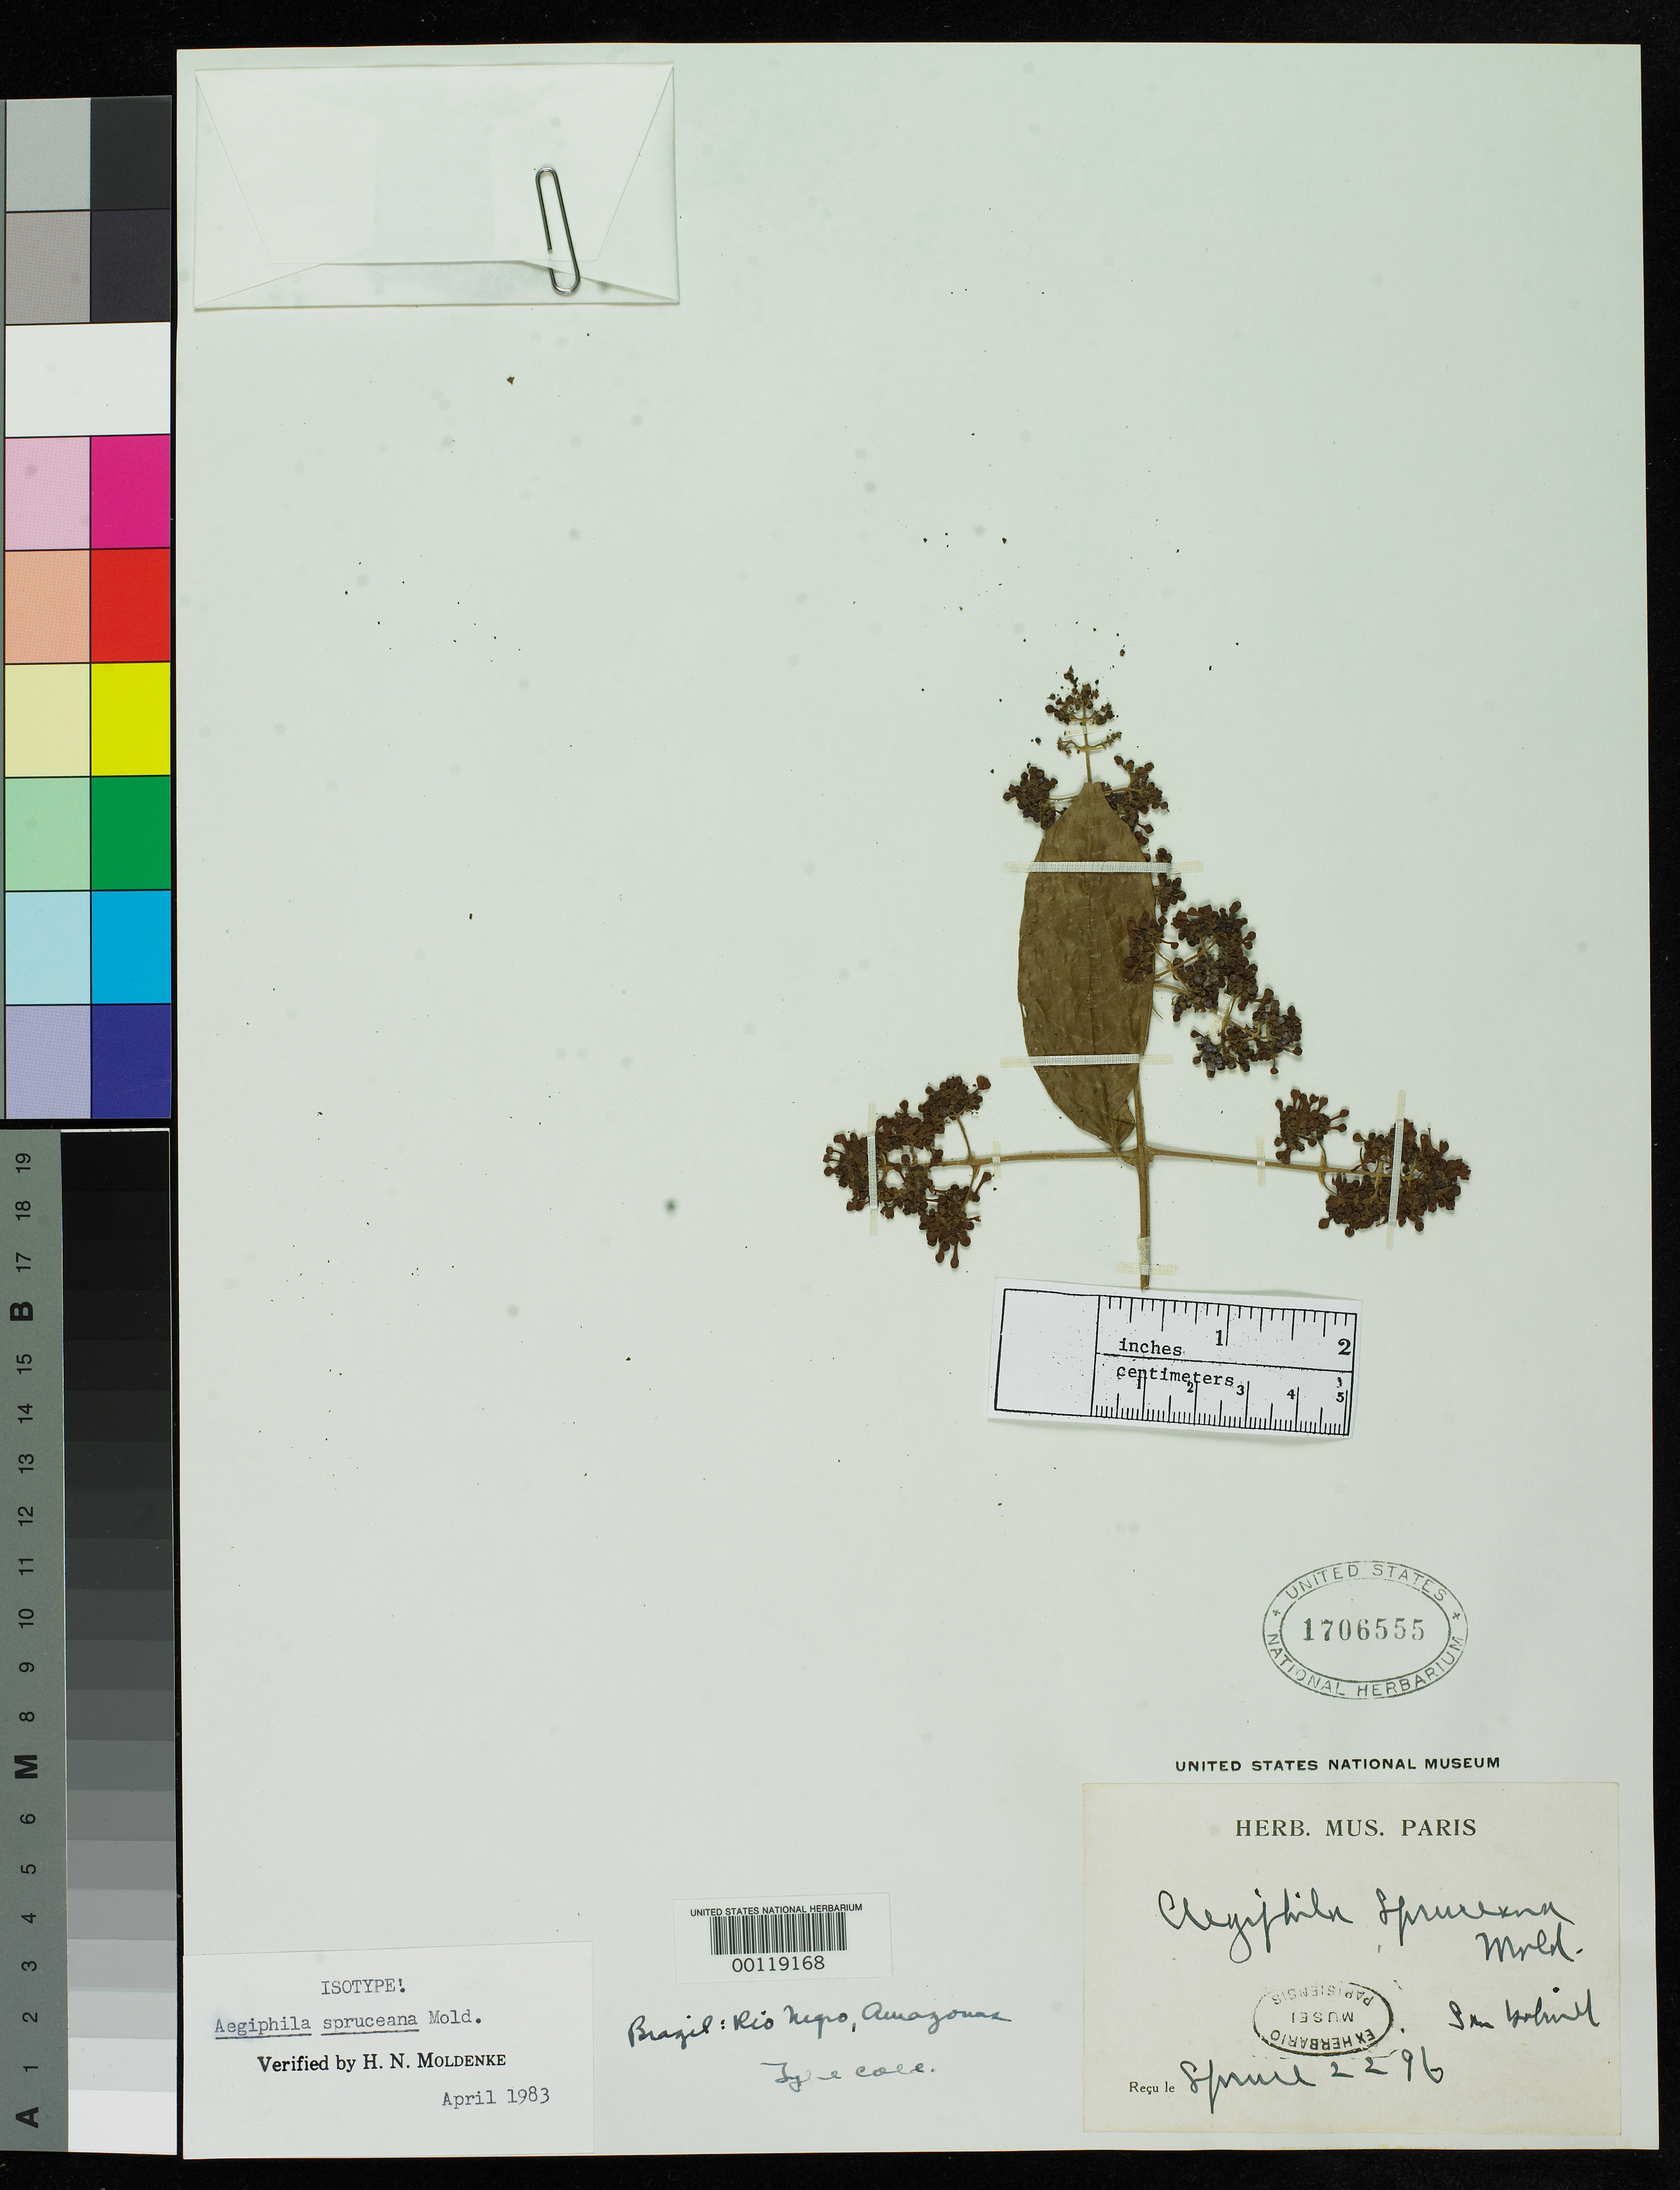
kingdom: Plantae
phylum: Tracheophyta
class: Magnoliopsida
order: Lamiales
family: Lamiaceae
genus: Aegiphila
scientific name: Aegiphila spruceana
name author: Moldenke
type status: Isotype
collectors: R. Spruce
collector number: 2296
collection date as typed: Mar 1852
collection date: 1852-03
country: Brazil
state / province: Amazonas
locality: Sao Gabrielda cachoeira, Rio Negro.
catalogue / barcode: US 1706555